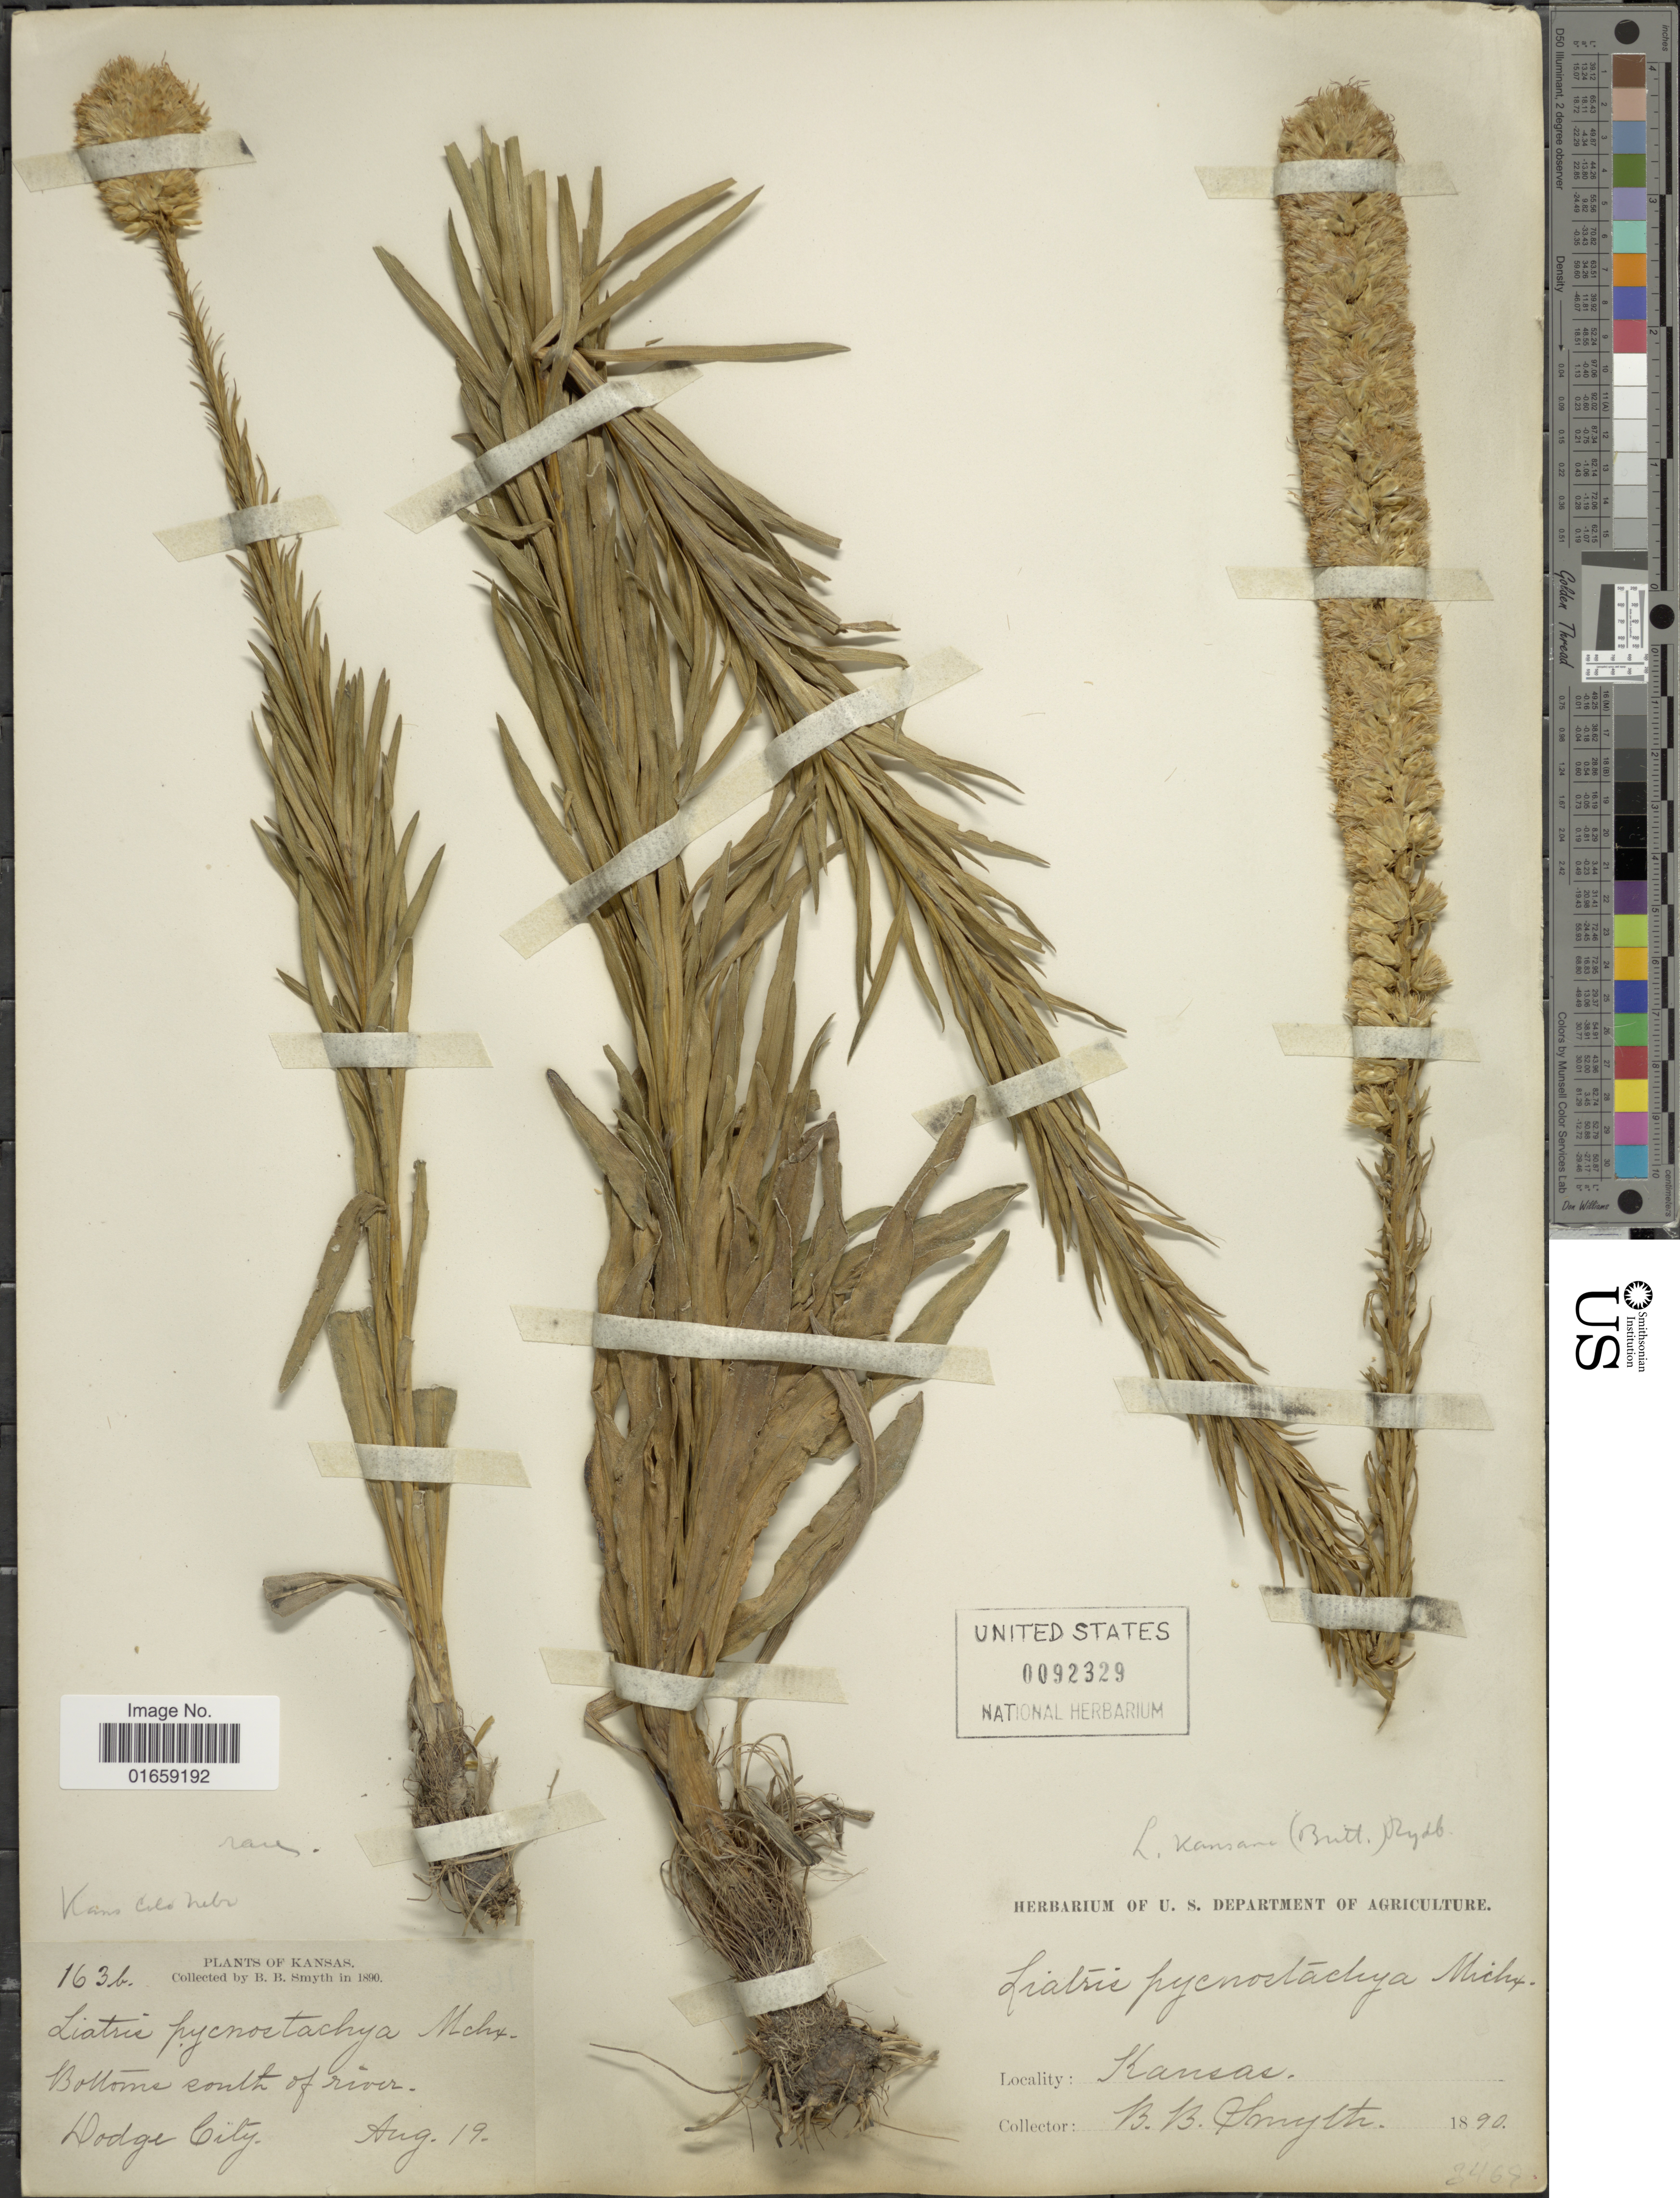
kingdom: Plantae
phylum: Tracheophyta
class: Magnoliopsida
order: Asterales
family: Asteraceae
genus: Liatris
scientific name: Liatris pycnostachya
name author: Michx.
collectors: B. Smyth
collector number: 163b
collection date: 1890-08-19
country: United States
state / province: Kansas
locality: Bottom south of river, Dodge City, Kansas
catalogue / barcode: US 92329